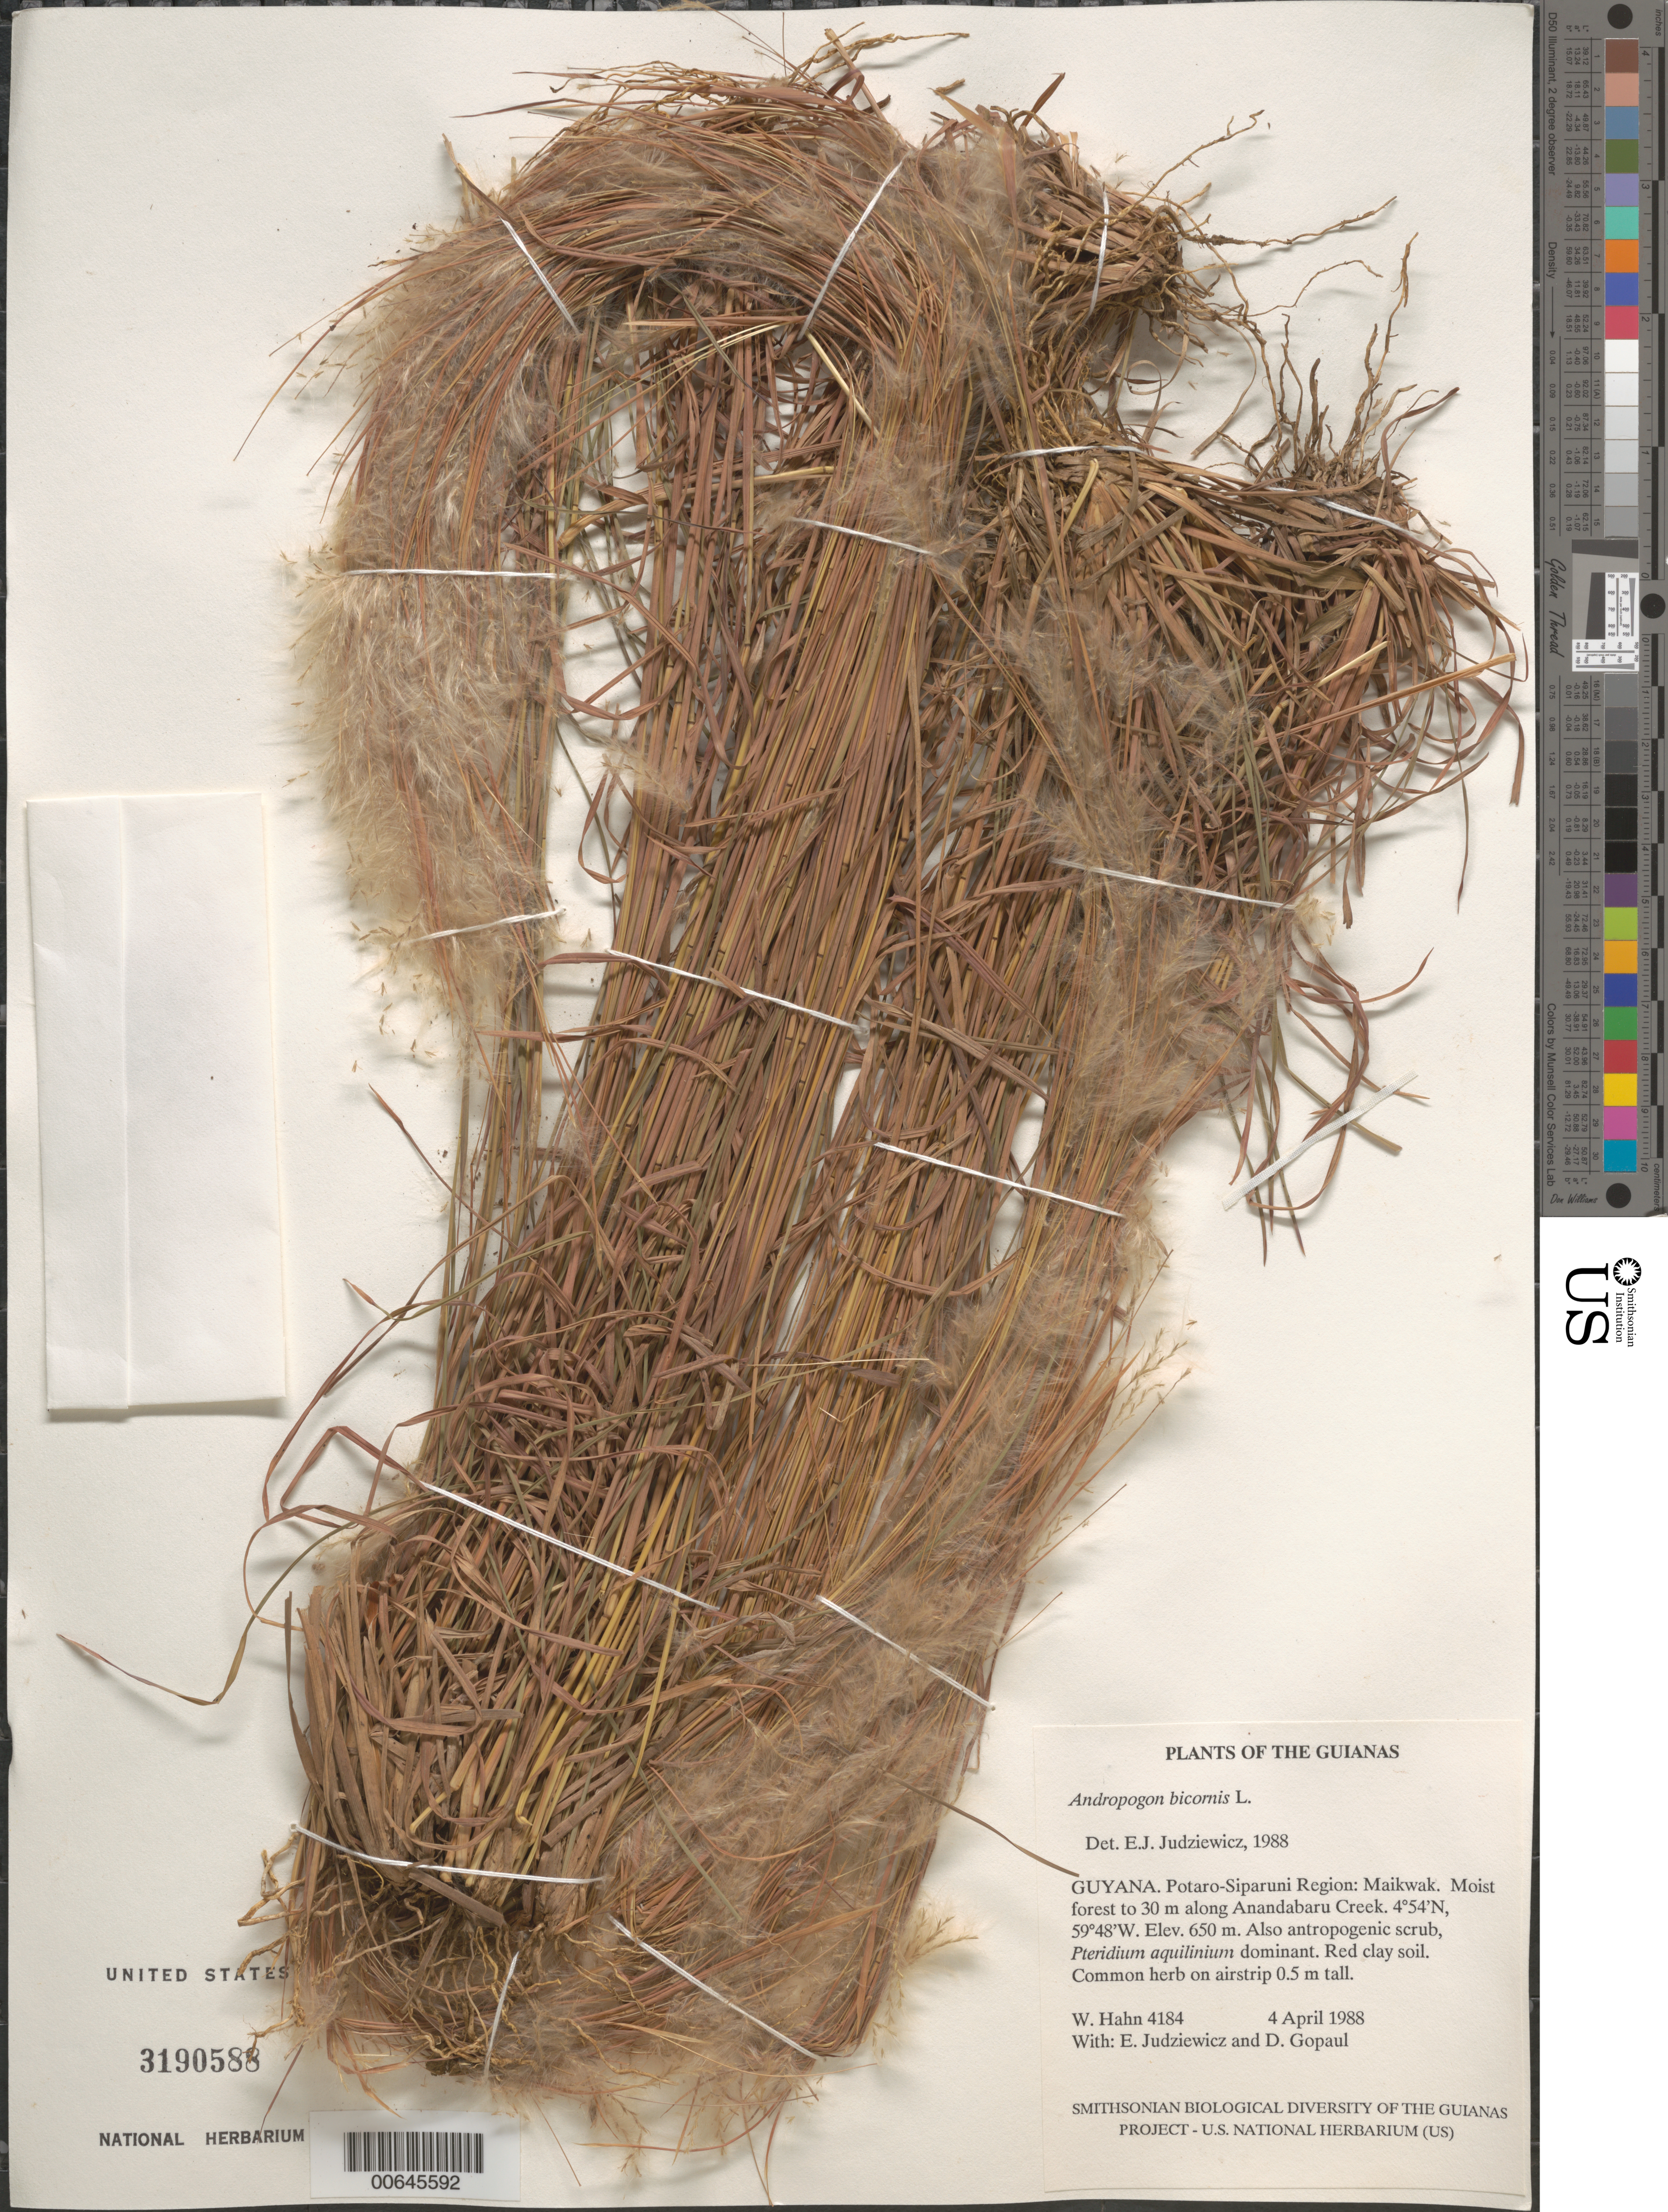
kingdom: Plantae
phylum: Tracheophyta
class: Liliopsida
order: Poales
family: Poaceae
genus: Andropogon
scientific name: Andropogon bicornis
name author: L.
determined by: Judziewicz, E. J.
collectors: W. Hahn, E. J. Judziewicz & D. Gopaul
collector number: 4184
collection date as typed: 4 April 1988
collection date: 1988-04-04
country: Guyana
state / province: Potaro-Siparuni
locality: Maikwak, along Anandabaru Creek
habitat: Moist forest to 30 m. Also antropogenic scrub, Pteridium aquilinium dominant. Red clay soil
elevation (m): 650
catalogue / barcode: US 3190588